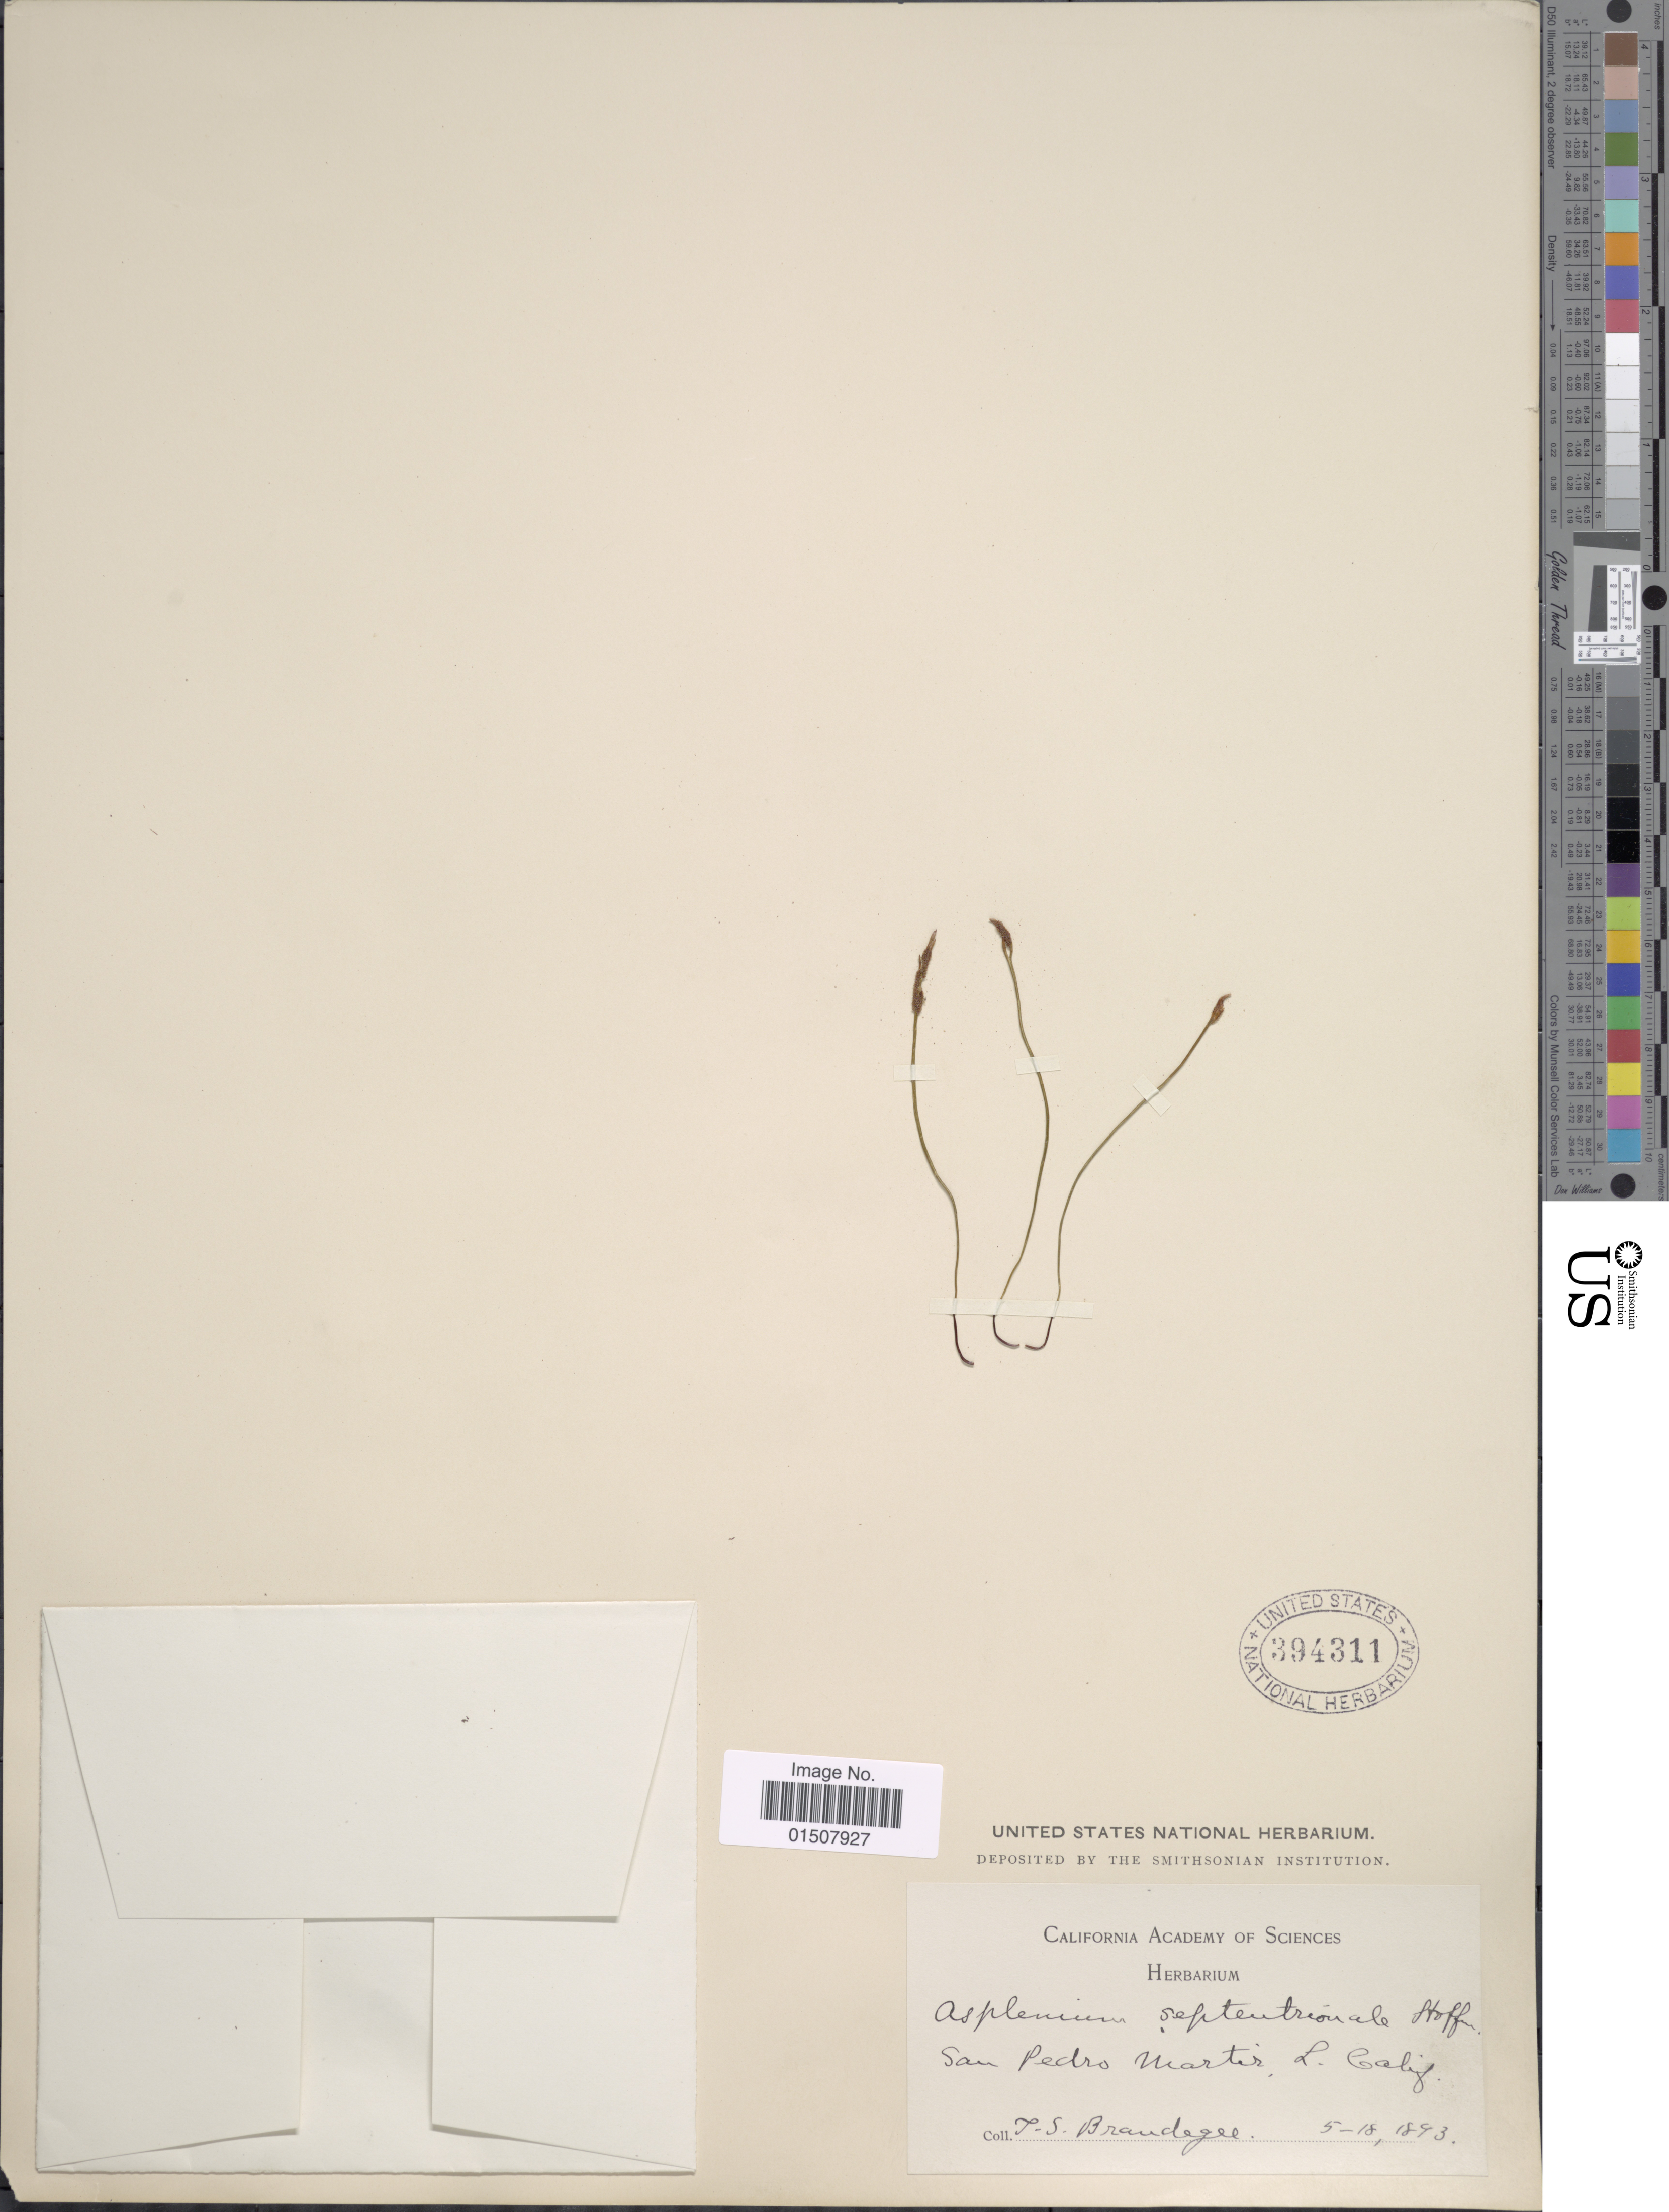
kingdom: Plantae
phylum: Tracheophyta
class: Polypodiopsida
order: Polypodiales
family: Aspleniaceae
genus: Asplenium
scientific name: Asplenium septentrionale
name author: (L.) Hoffm.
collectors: T. S. Brandegee (herbarium)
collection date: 1893-05-18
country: Mexico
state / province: Baja California Norte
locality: San Pedro Martir, L. Calif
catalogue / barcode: US 394311